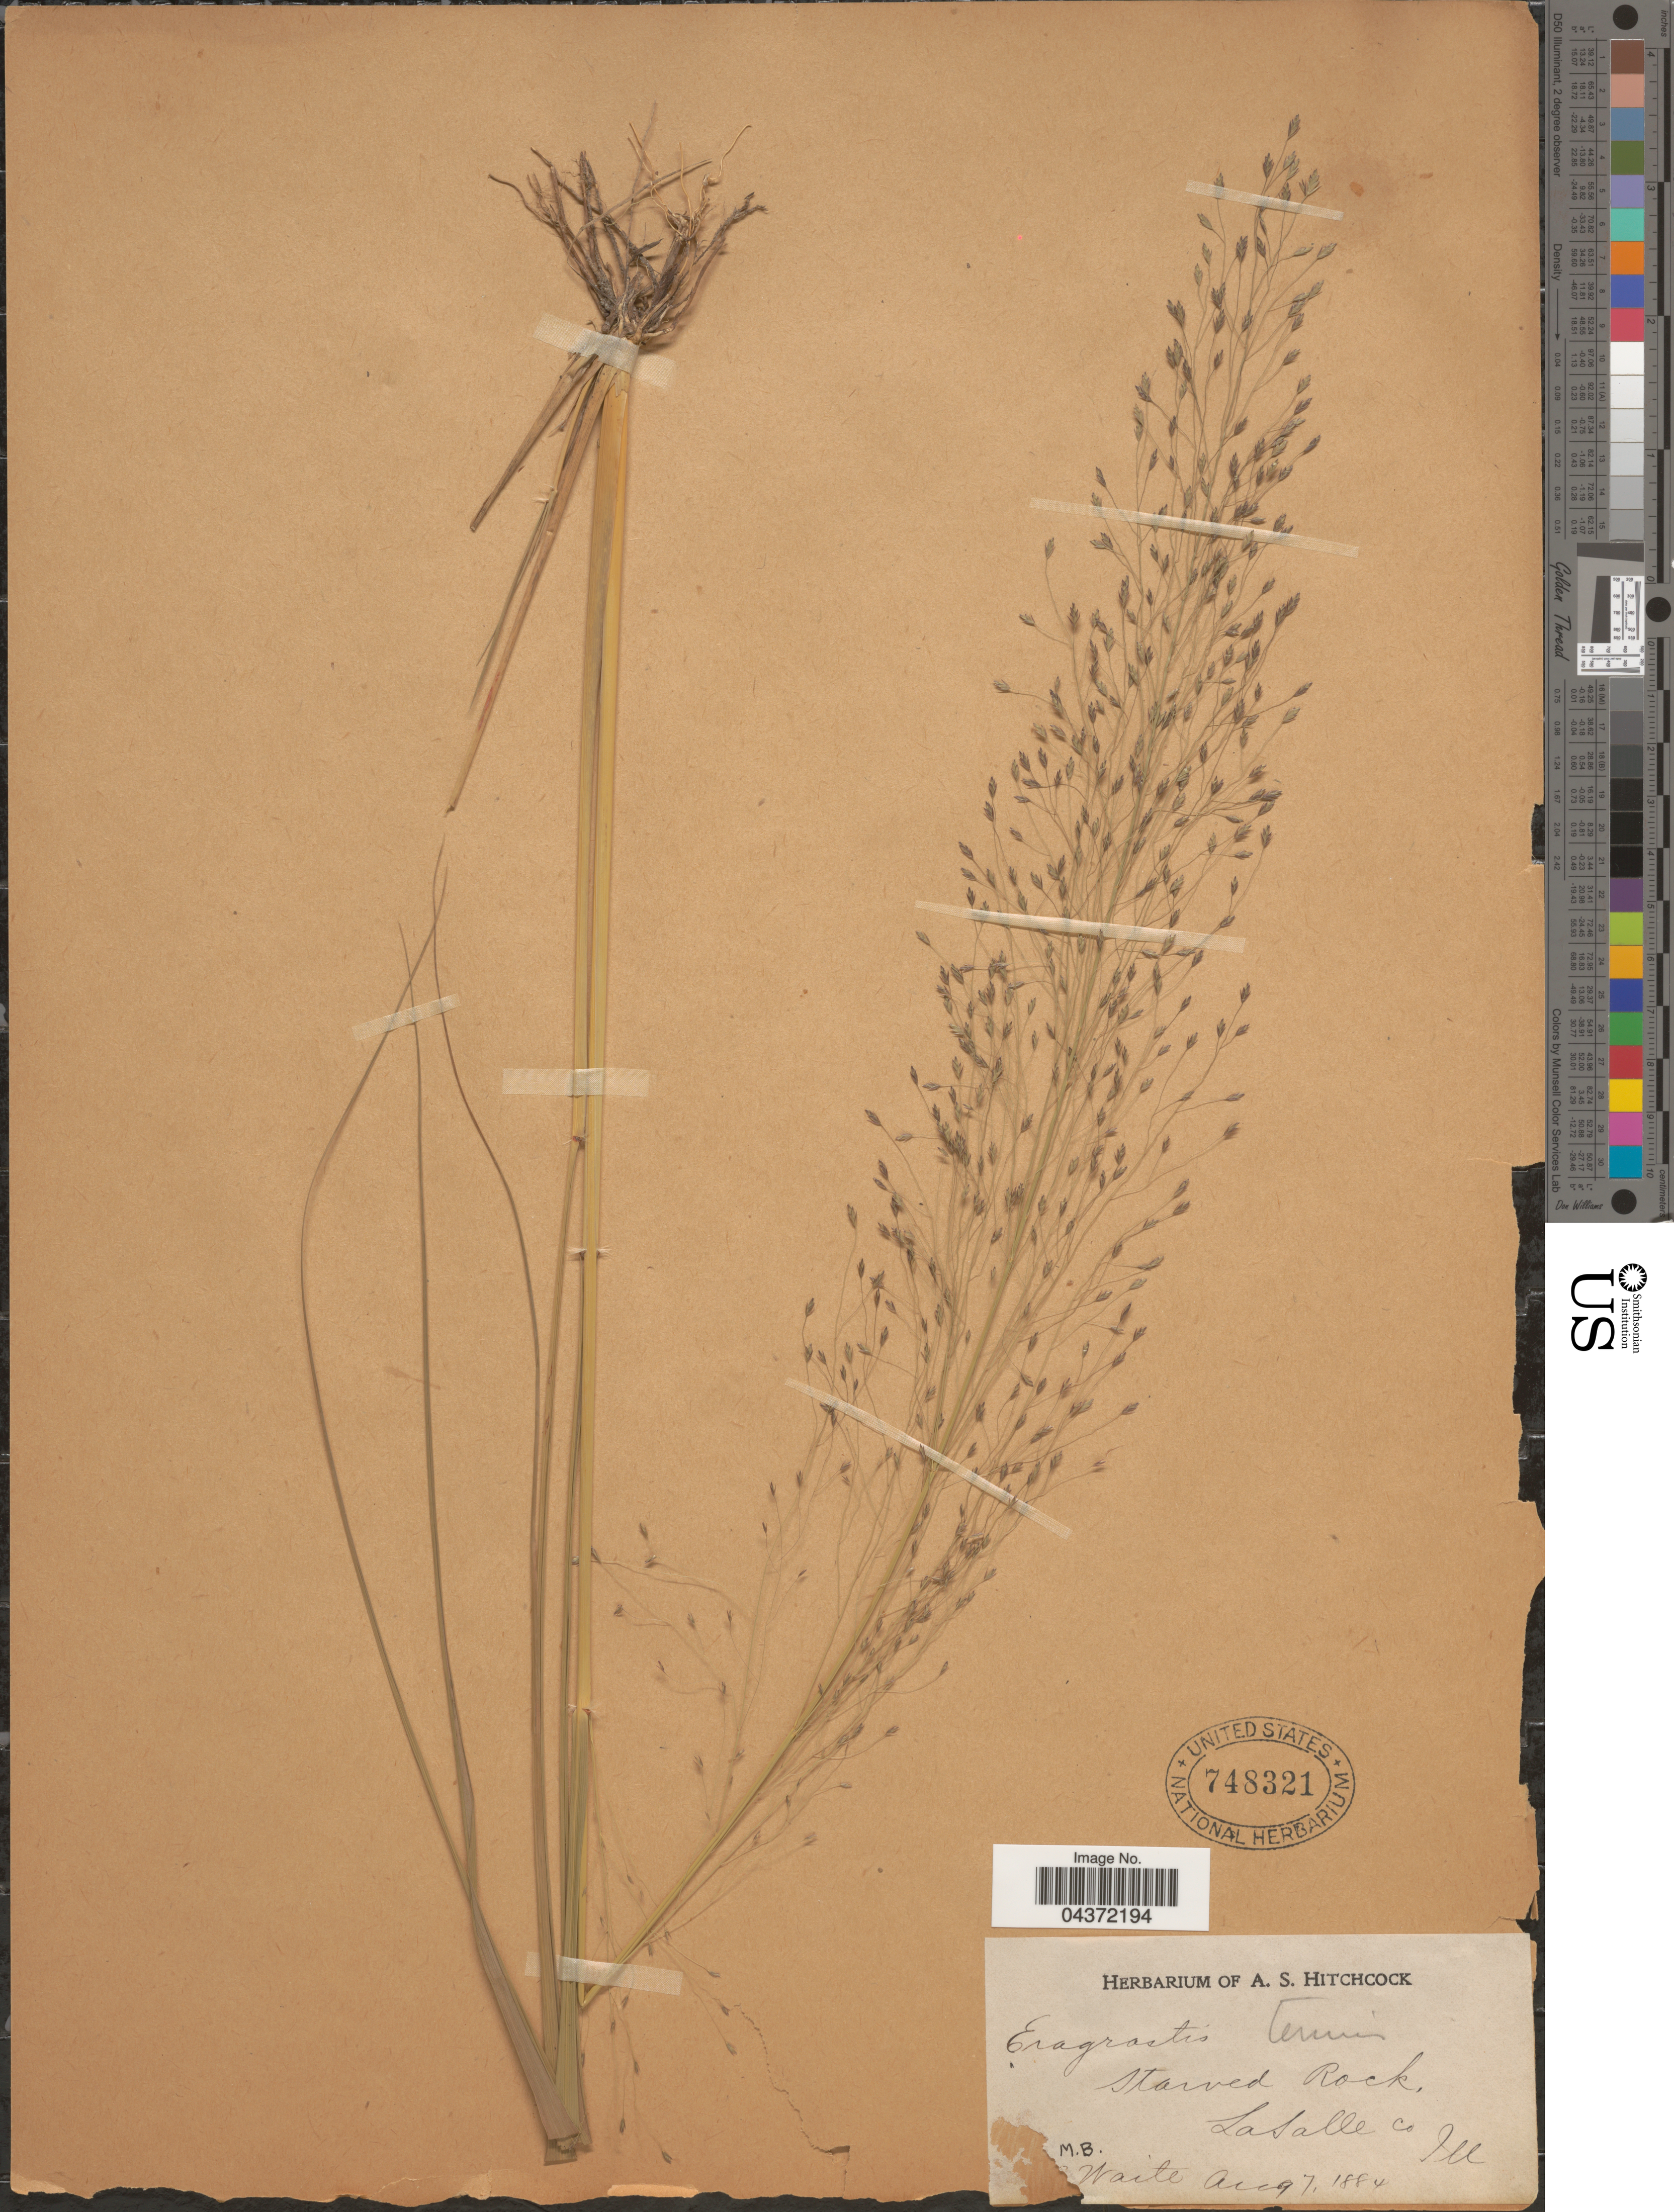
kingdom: Plantae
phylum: Tracheophyta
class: Liliopsida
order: Poales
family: Poaceae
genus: Eragrostis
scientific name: Eragrostis trichodes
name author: (Nutt.) Alph. Wood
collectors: M. B. Waite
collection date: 1884-08-07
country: United States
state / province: Illinois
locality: Starved Rock, LaSalle Co.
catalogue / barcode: US 748321